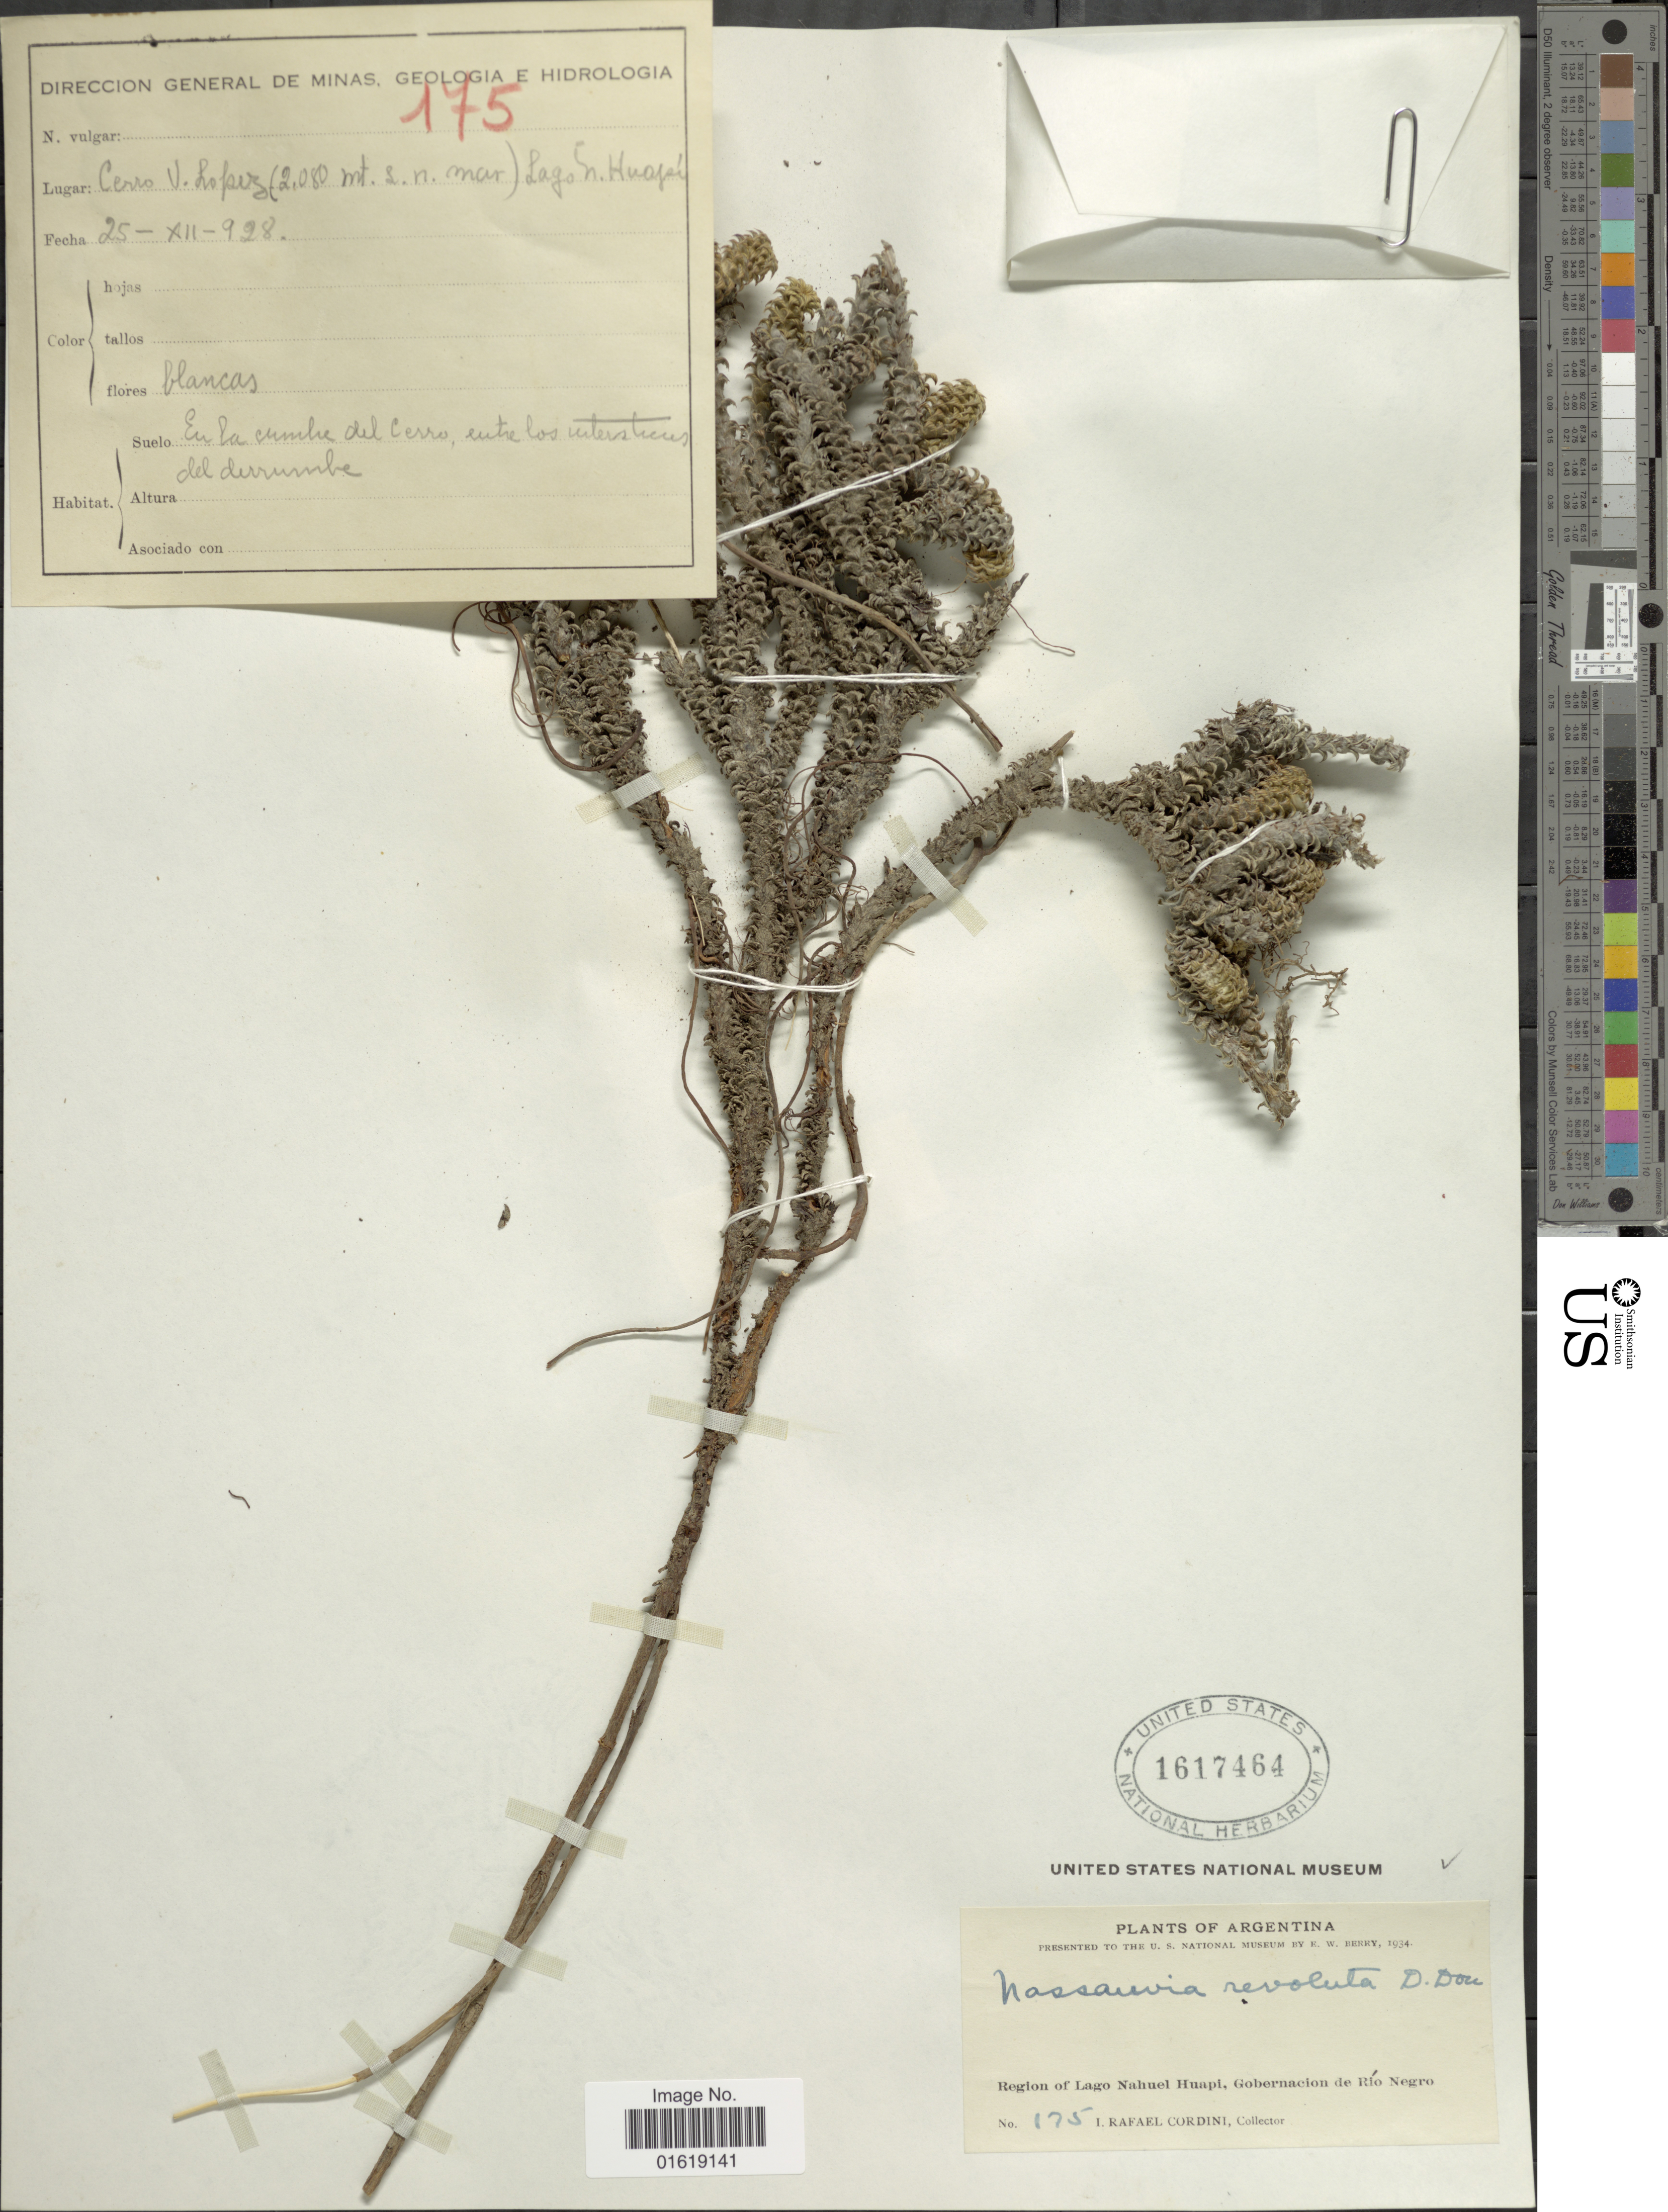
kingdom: Plantae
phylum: Tracheophyta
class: Magnoliopsida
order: Asterales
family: Asteraceae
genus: Nassauvia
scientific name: Nassauvia revoluta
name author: D. Don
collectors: I. Cordini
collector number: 175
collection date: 1934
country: Argentina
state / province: Rio Negro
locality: Region of Lago Nahuel Huapi, Gobernacion de Río Negro.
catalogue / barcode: US 1617464